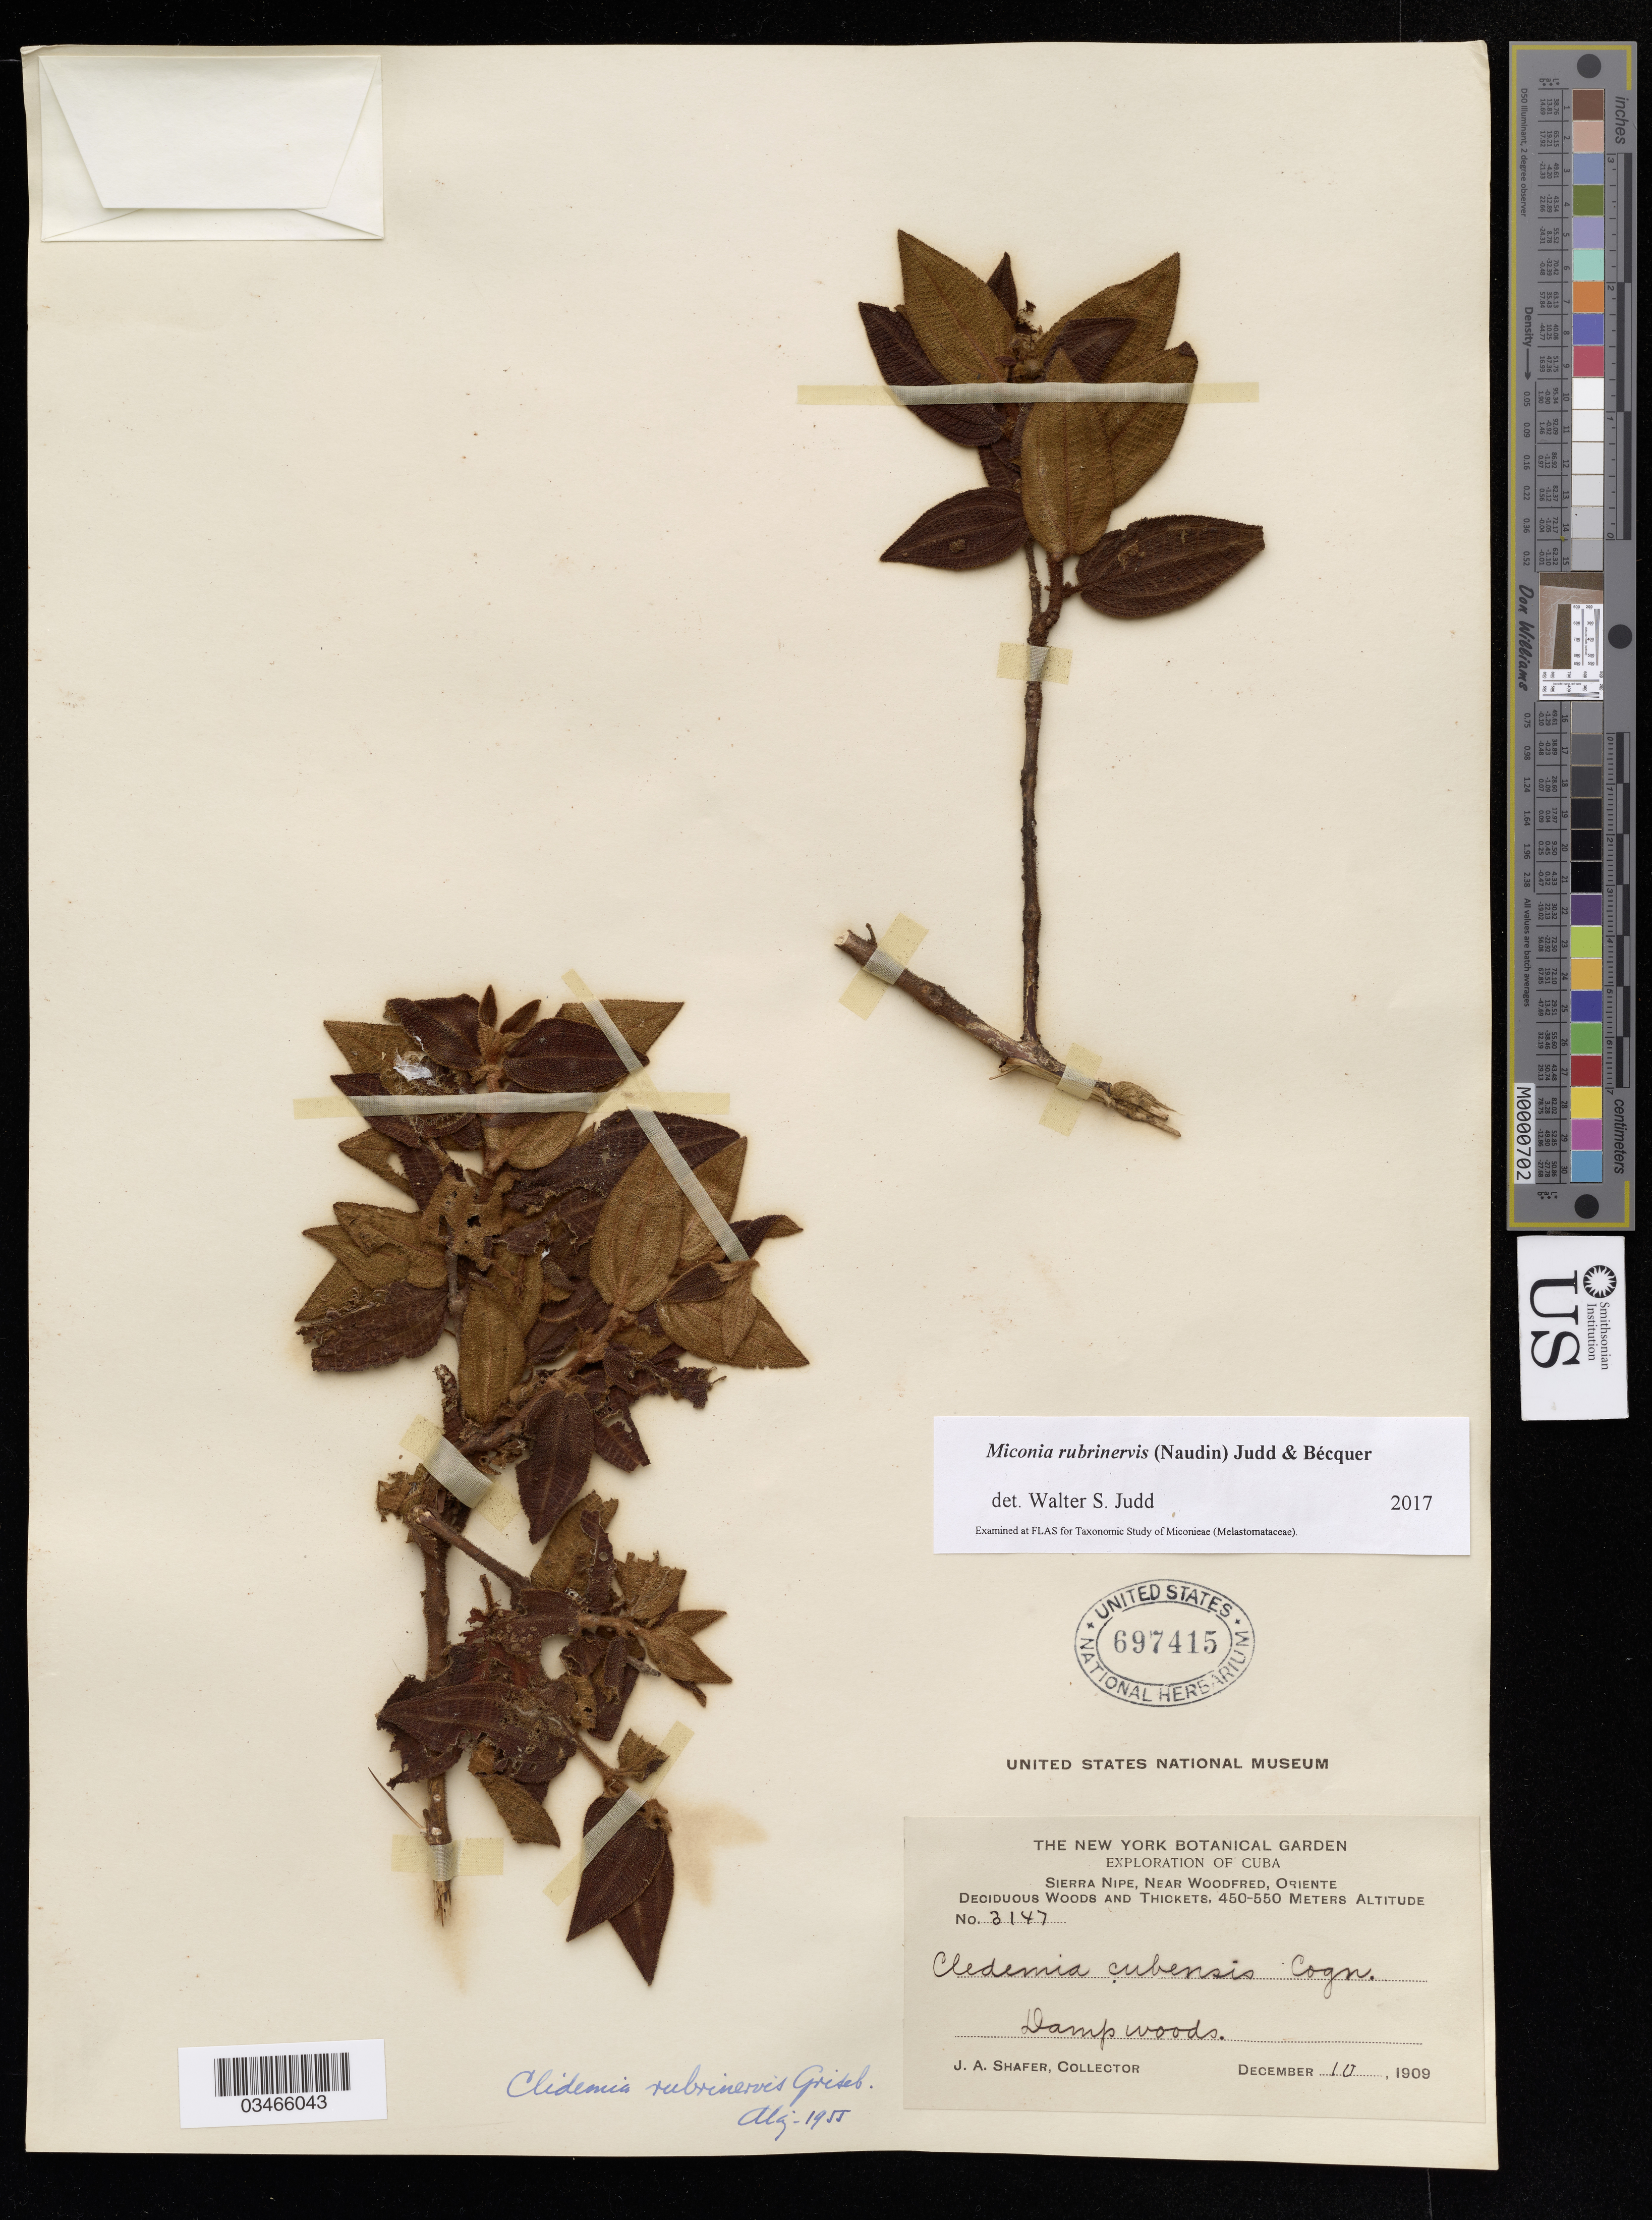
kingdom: Plantae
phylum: Tracheophyta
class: Magnoliopsida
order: Myrtales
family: Melastomataceae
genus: Miconia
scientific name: Miconia rubrinervis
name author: (Naudin) Judd & Bécquer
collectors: J. A. Shafer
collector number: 3147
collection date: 1909-12-10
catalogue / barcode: US 697415